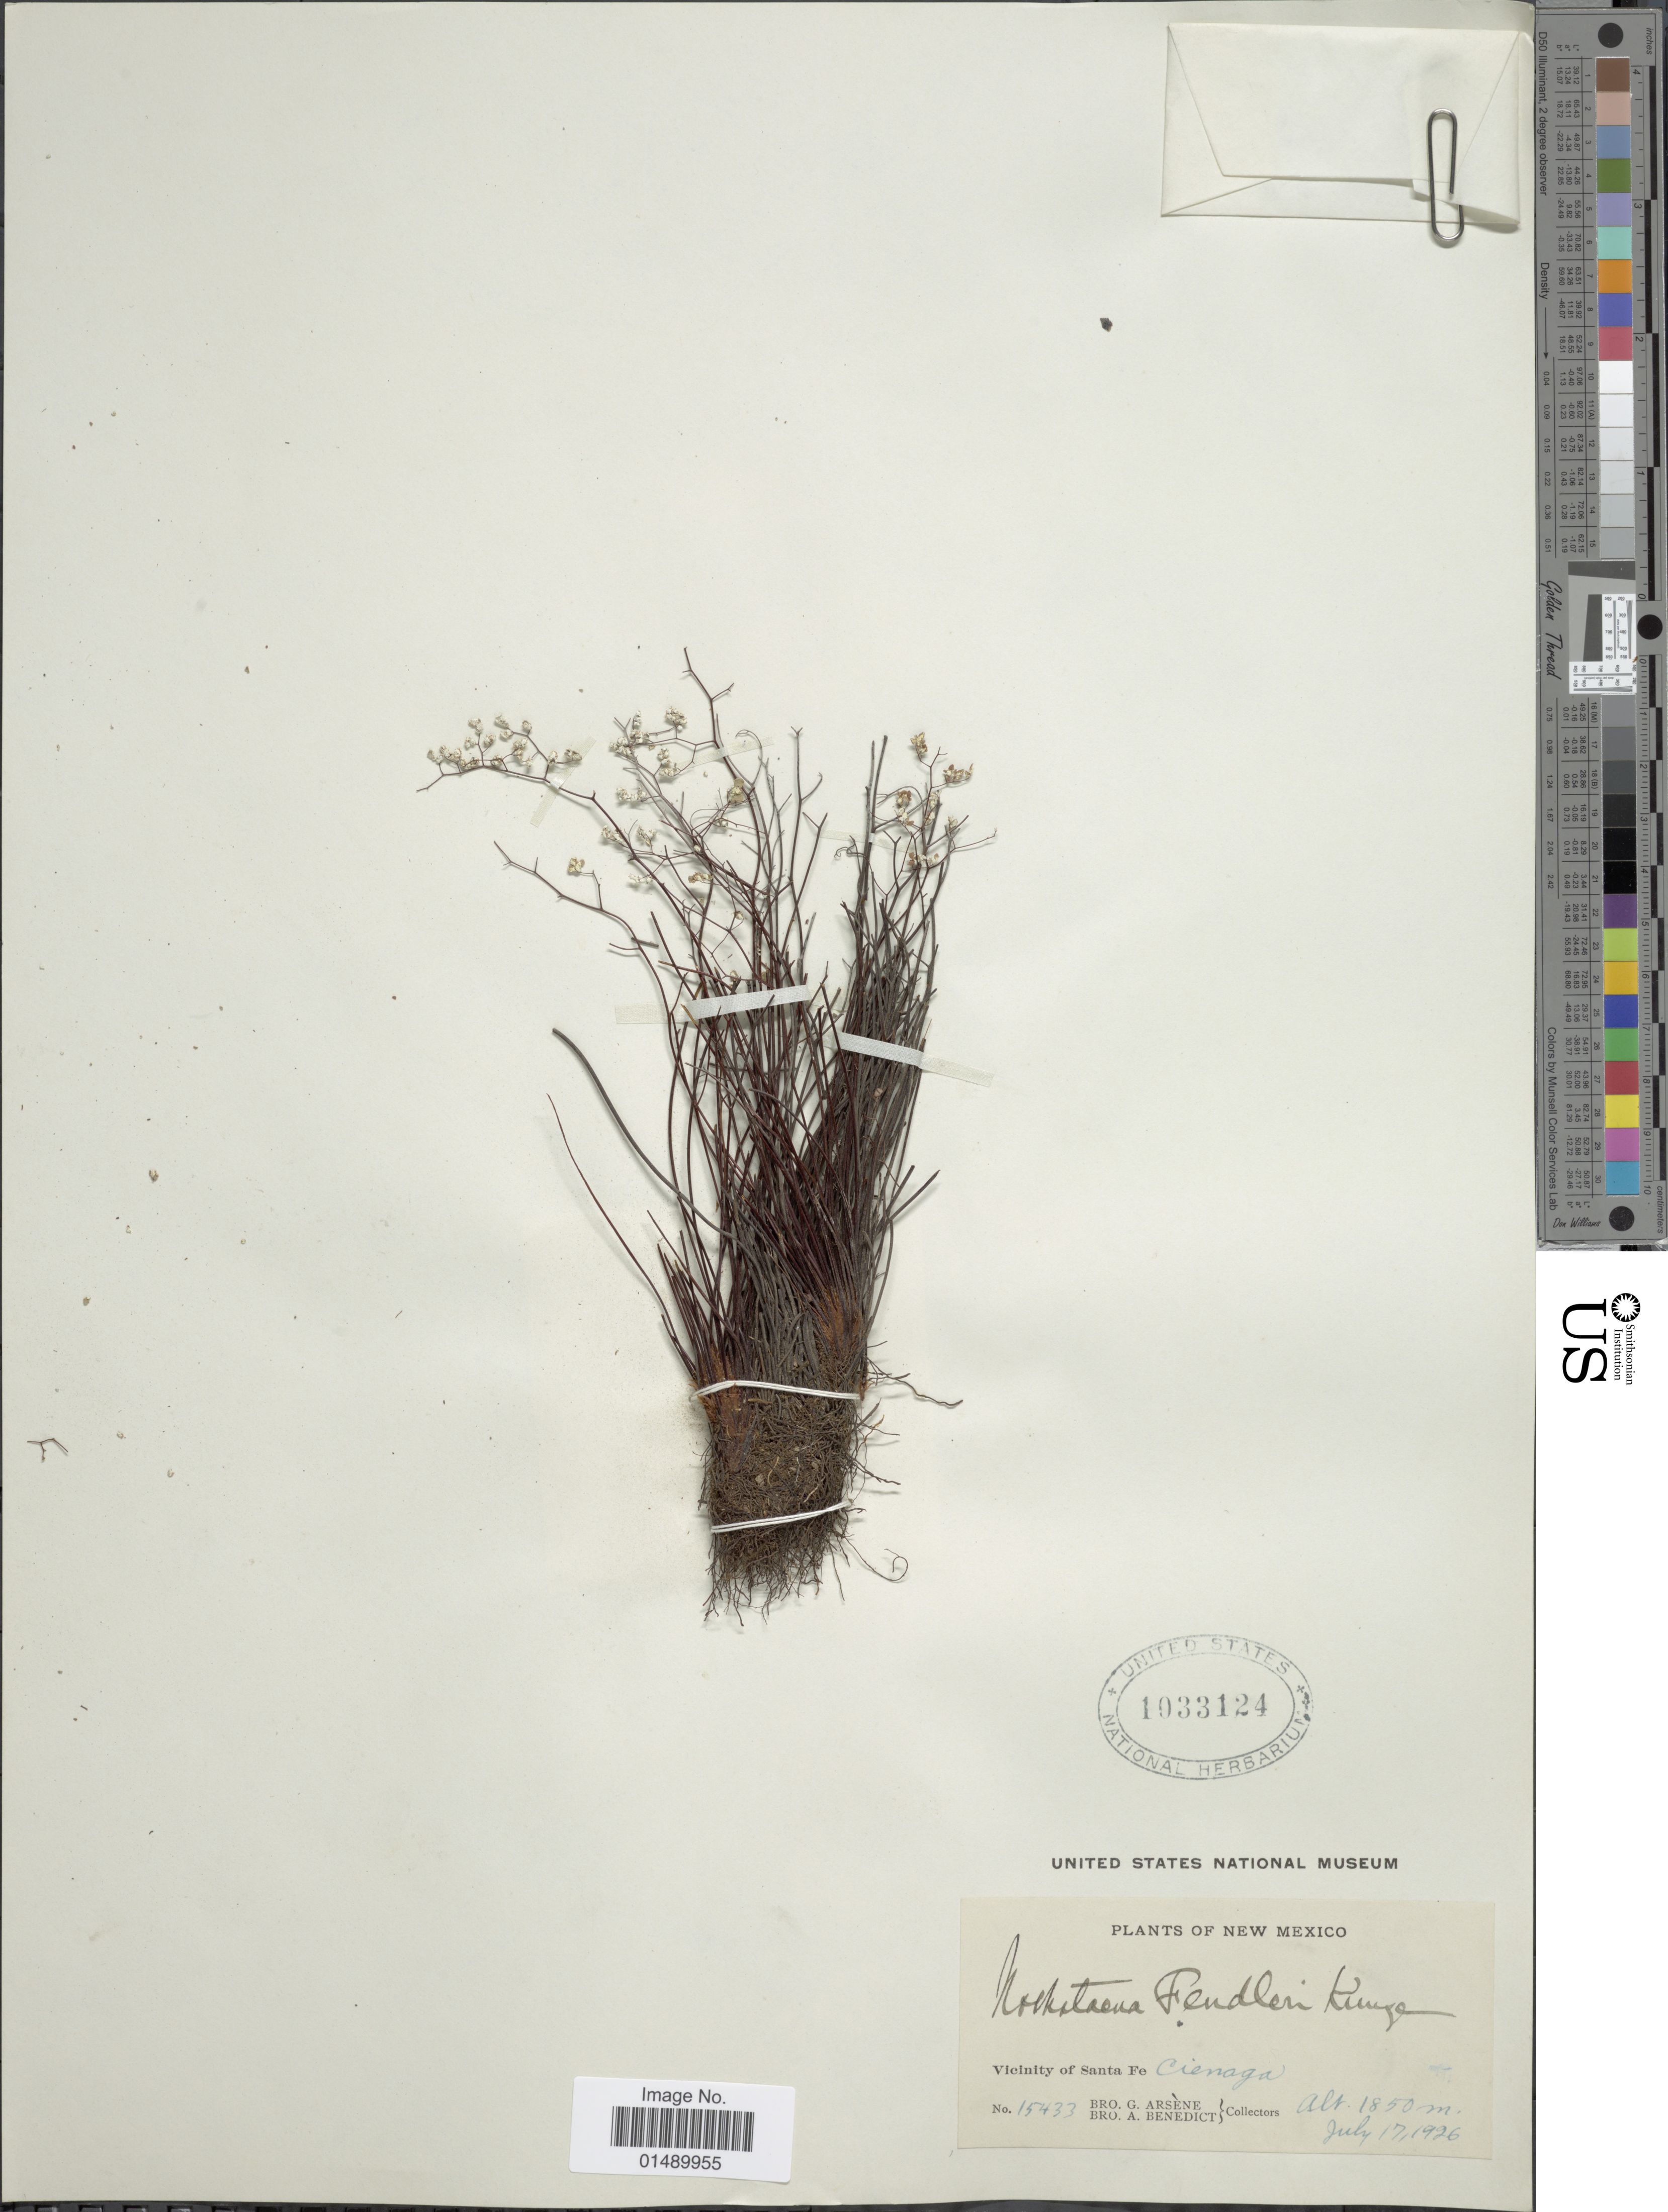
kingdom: Plantae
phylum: Tracheophyta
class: Polypodiopsida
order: Polypodiales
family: Pteridaceae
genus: Argyrochosma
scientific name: Argyrochosma fendleri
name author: (Kunze) Windham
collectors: Bro. G. Arsène & B. Ayers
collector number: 15433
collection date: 1926-07-17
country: United States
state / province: New Mexico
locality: New Mexico, vicinity of Santa Fe Cienaga.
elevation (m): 1850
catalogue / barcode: US 1033124